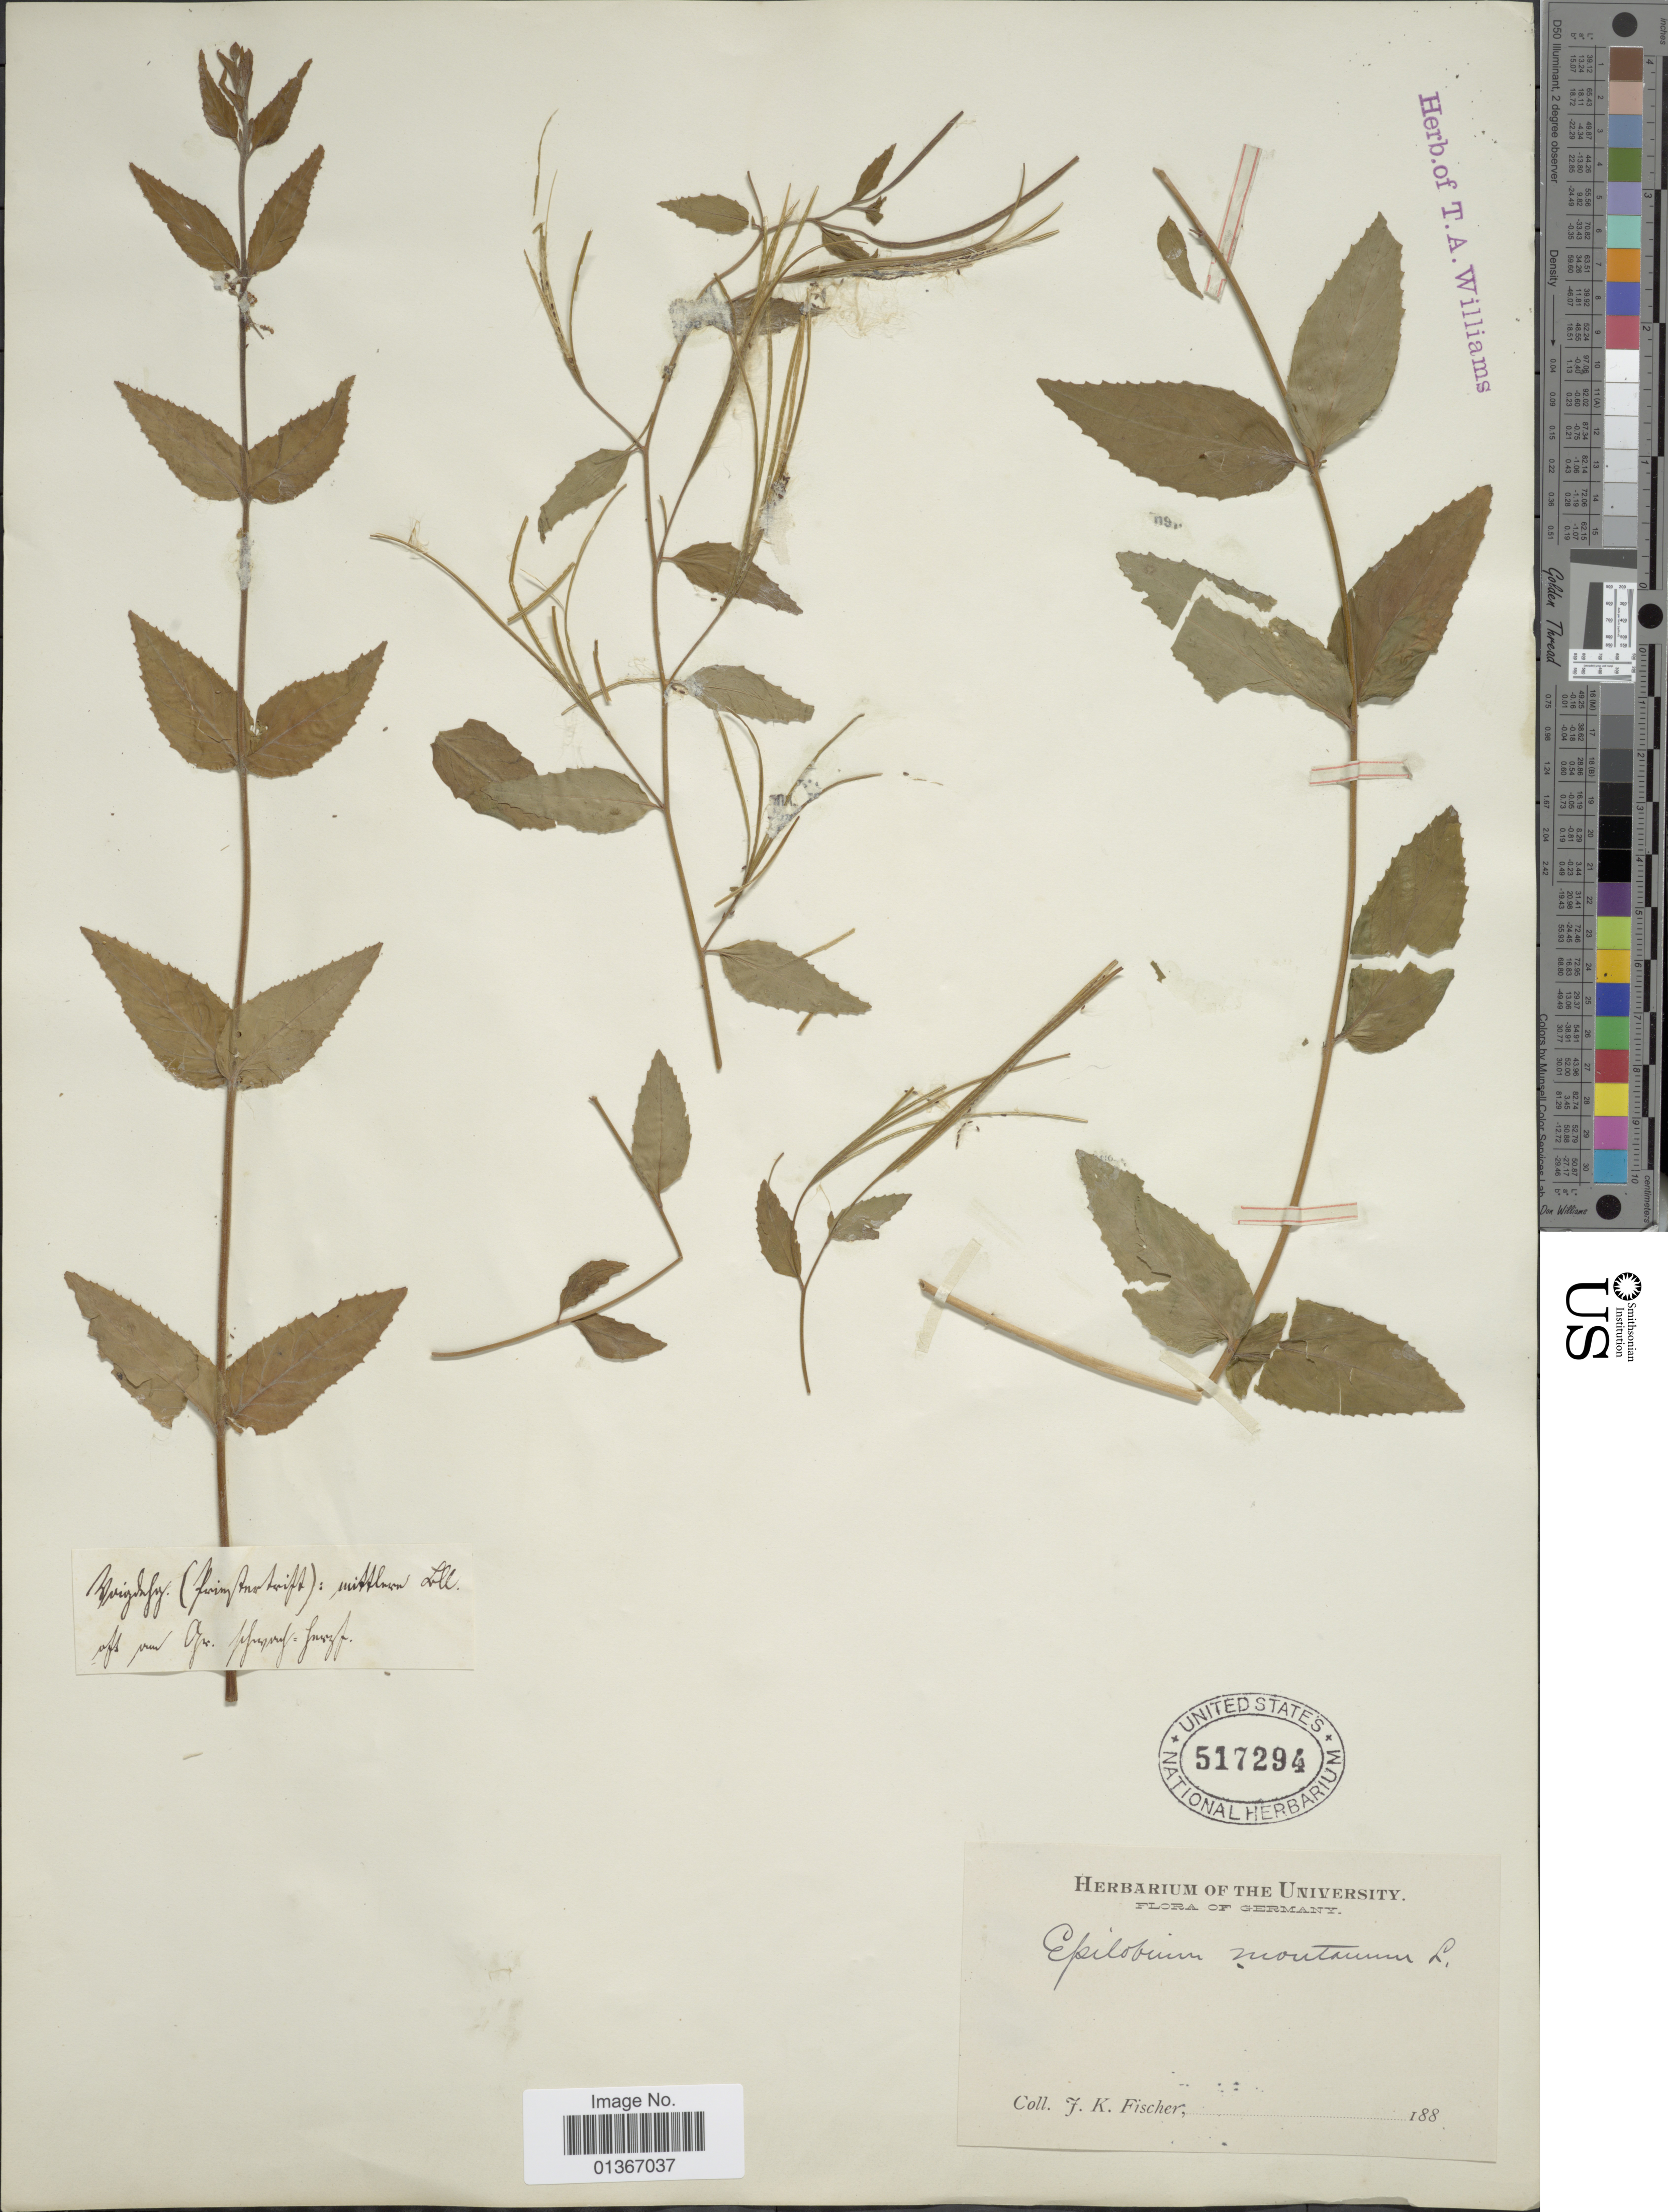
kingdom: Plantae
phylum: Tracheophyta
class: Magnoliopsida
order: Myrtales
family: Onagraceae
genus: Epilobium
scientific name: Epilobium montanum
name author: L.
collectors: J. Fischer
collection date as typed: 188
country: Germany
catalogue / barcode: US 517294